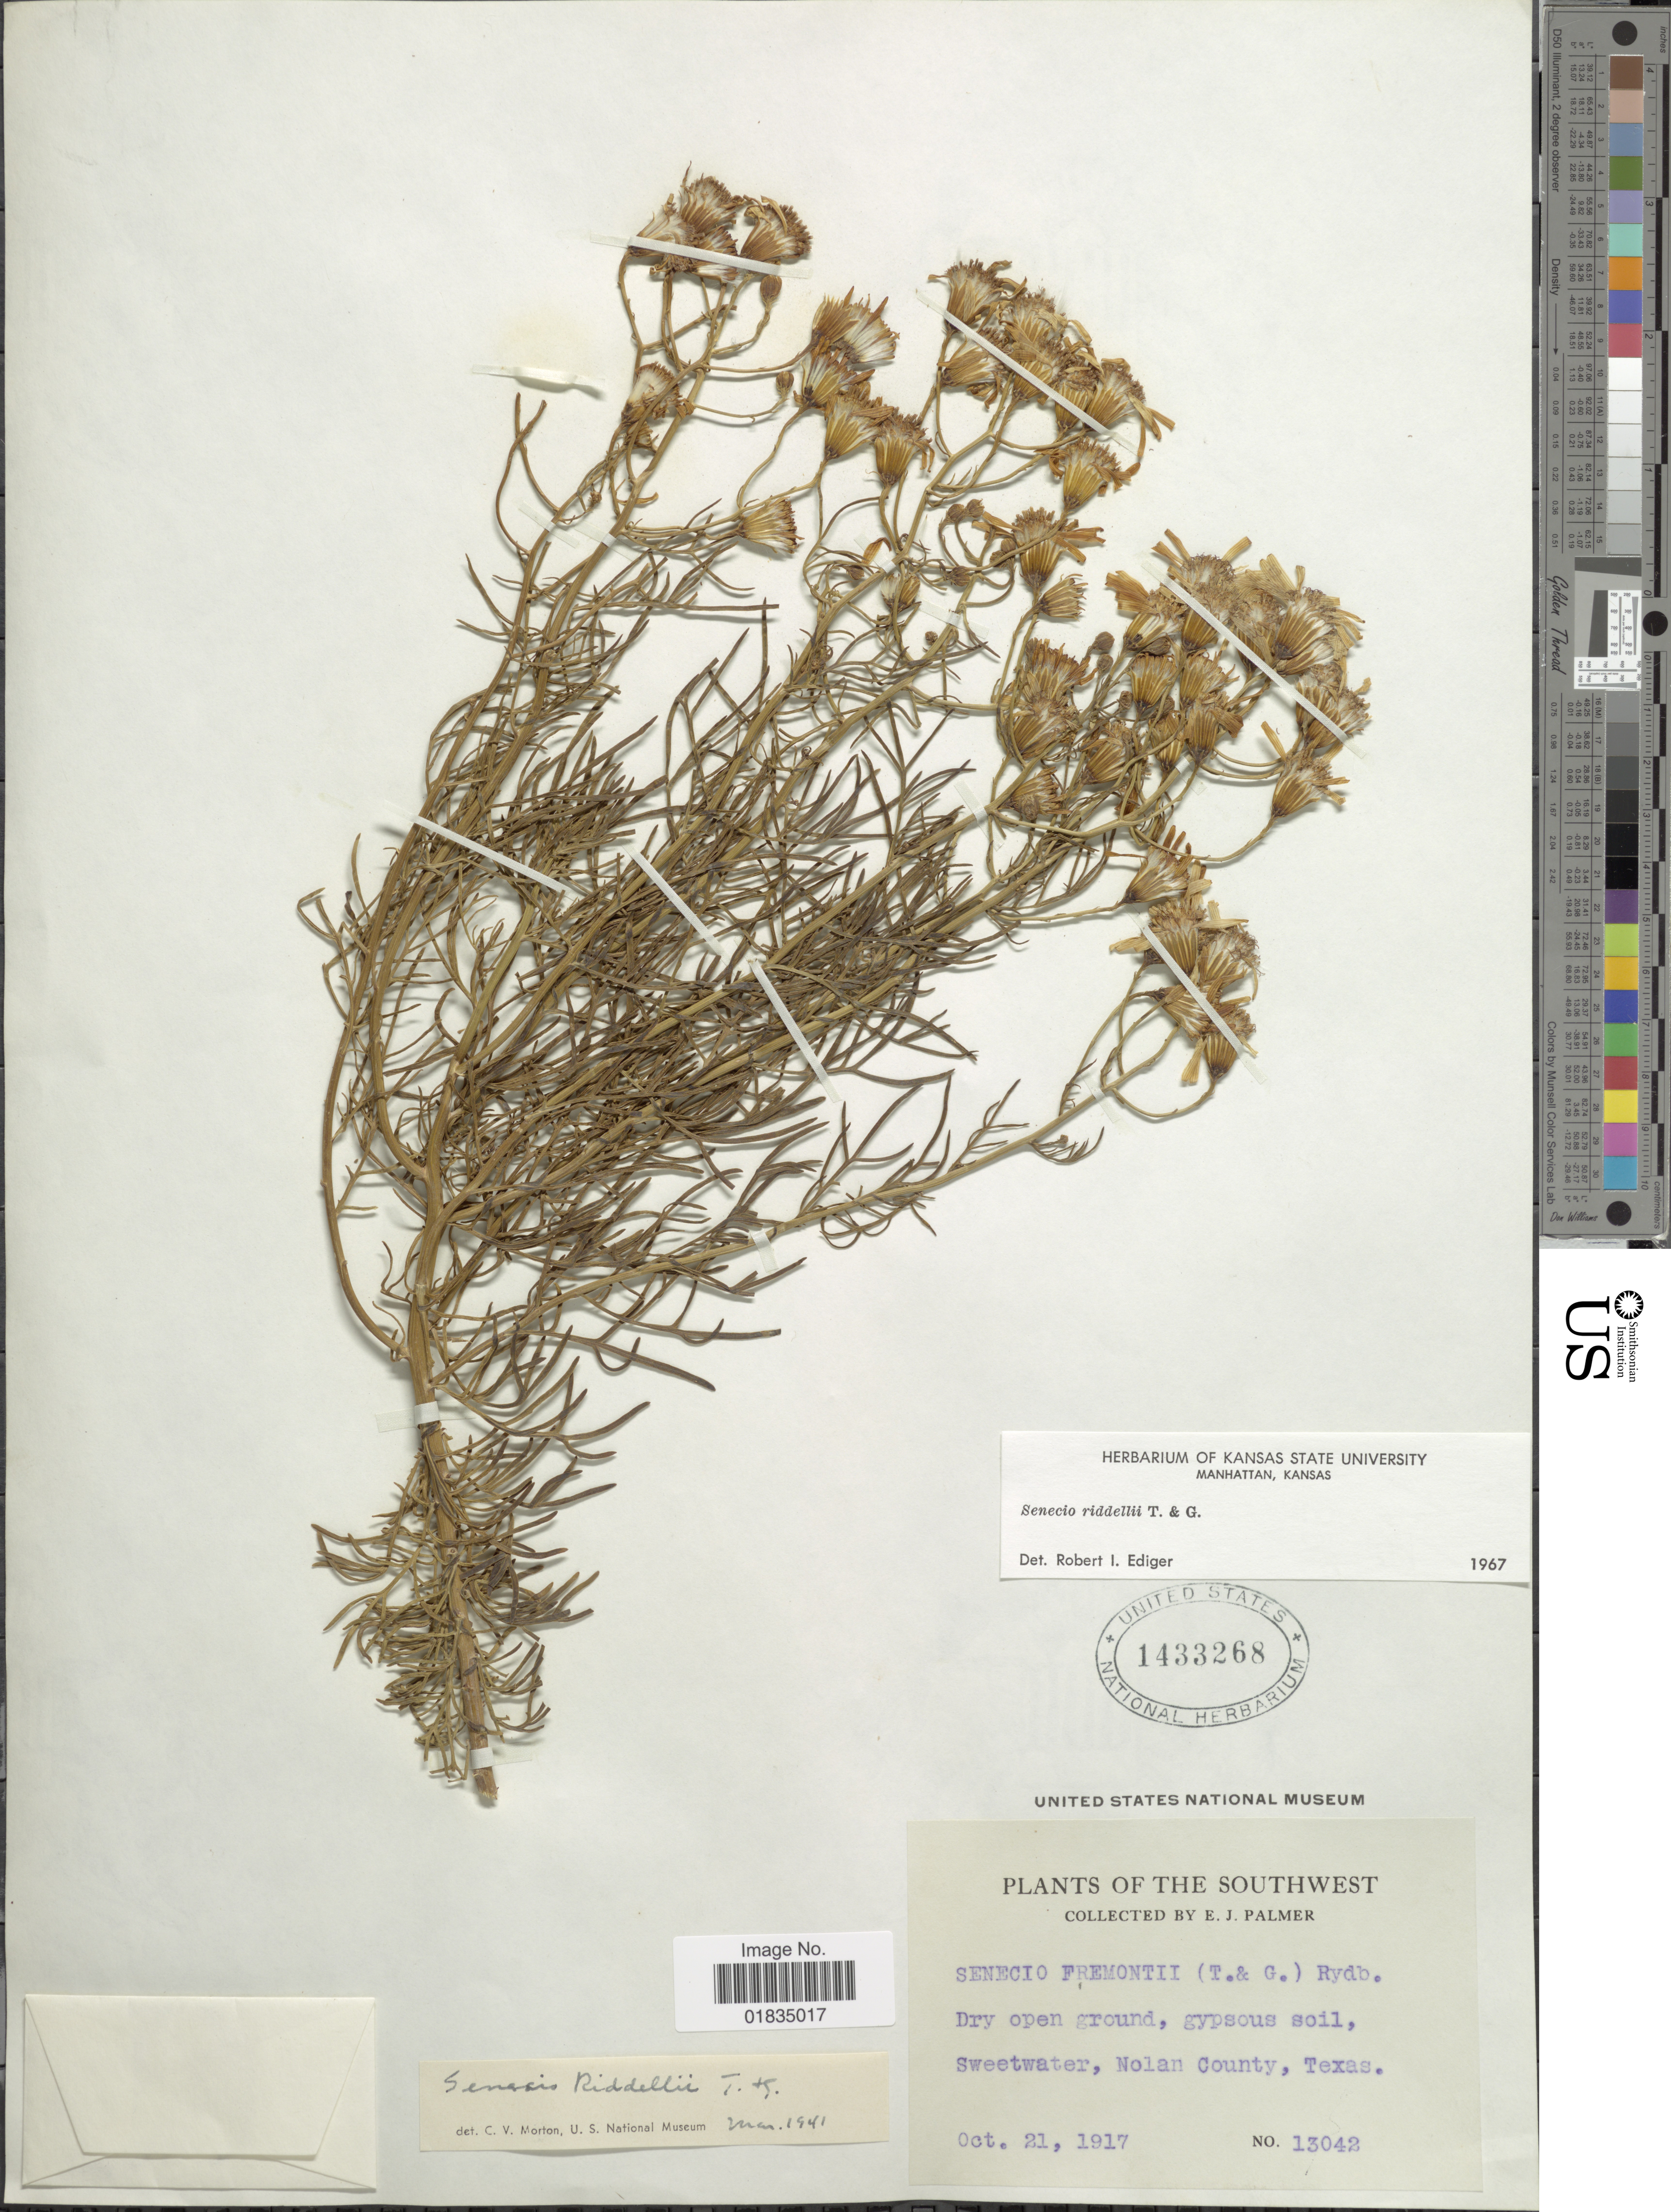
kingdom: Plantae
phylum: Tracheophyta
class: Magnoliopsida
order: Asterales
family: Asteraceae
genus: Senecio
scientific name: Senecio riddellii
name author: Torr. & A. Gray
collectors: E. J. Palmer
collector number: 13042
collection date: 1917-10-21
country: United States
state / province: Texas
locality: Southwest, Sweetwater, Nolan County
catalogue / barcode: US 1433268